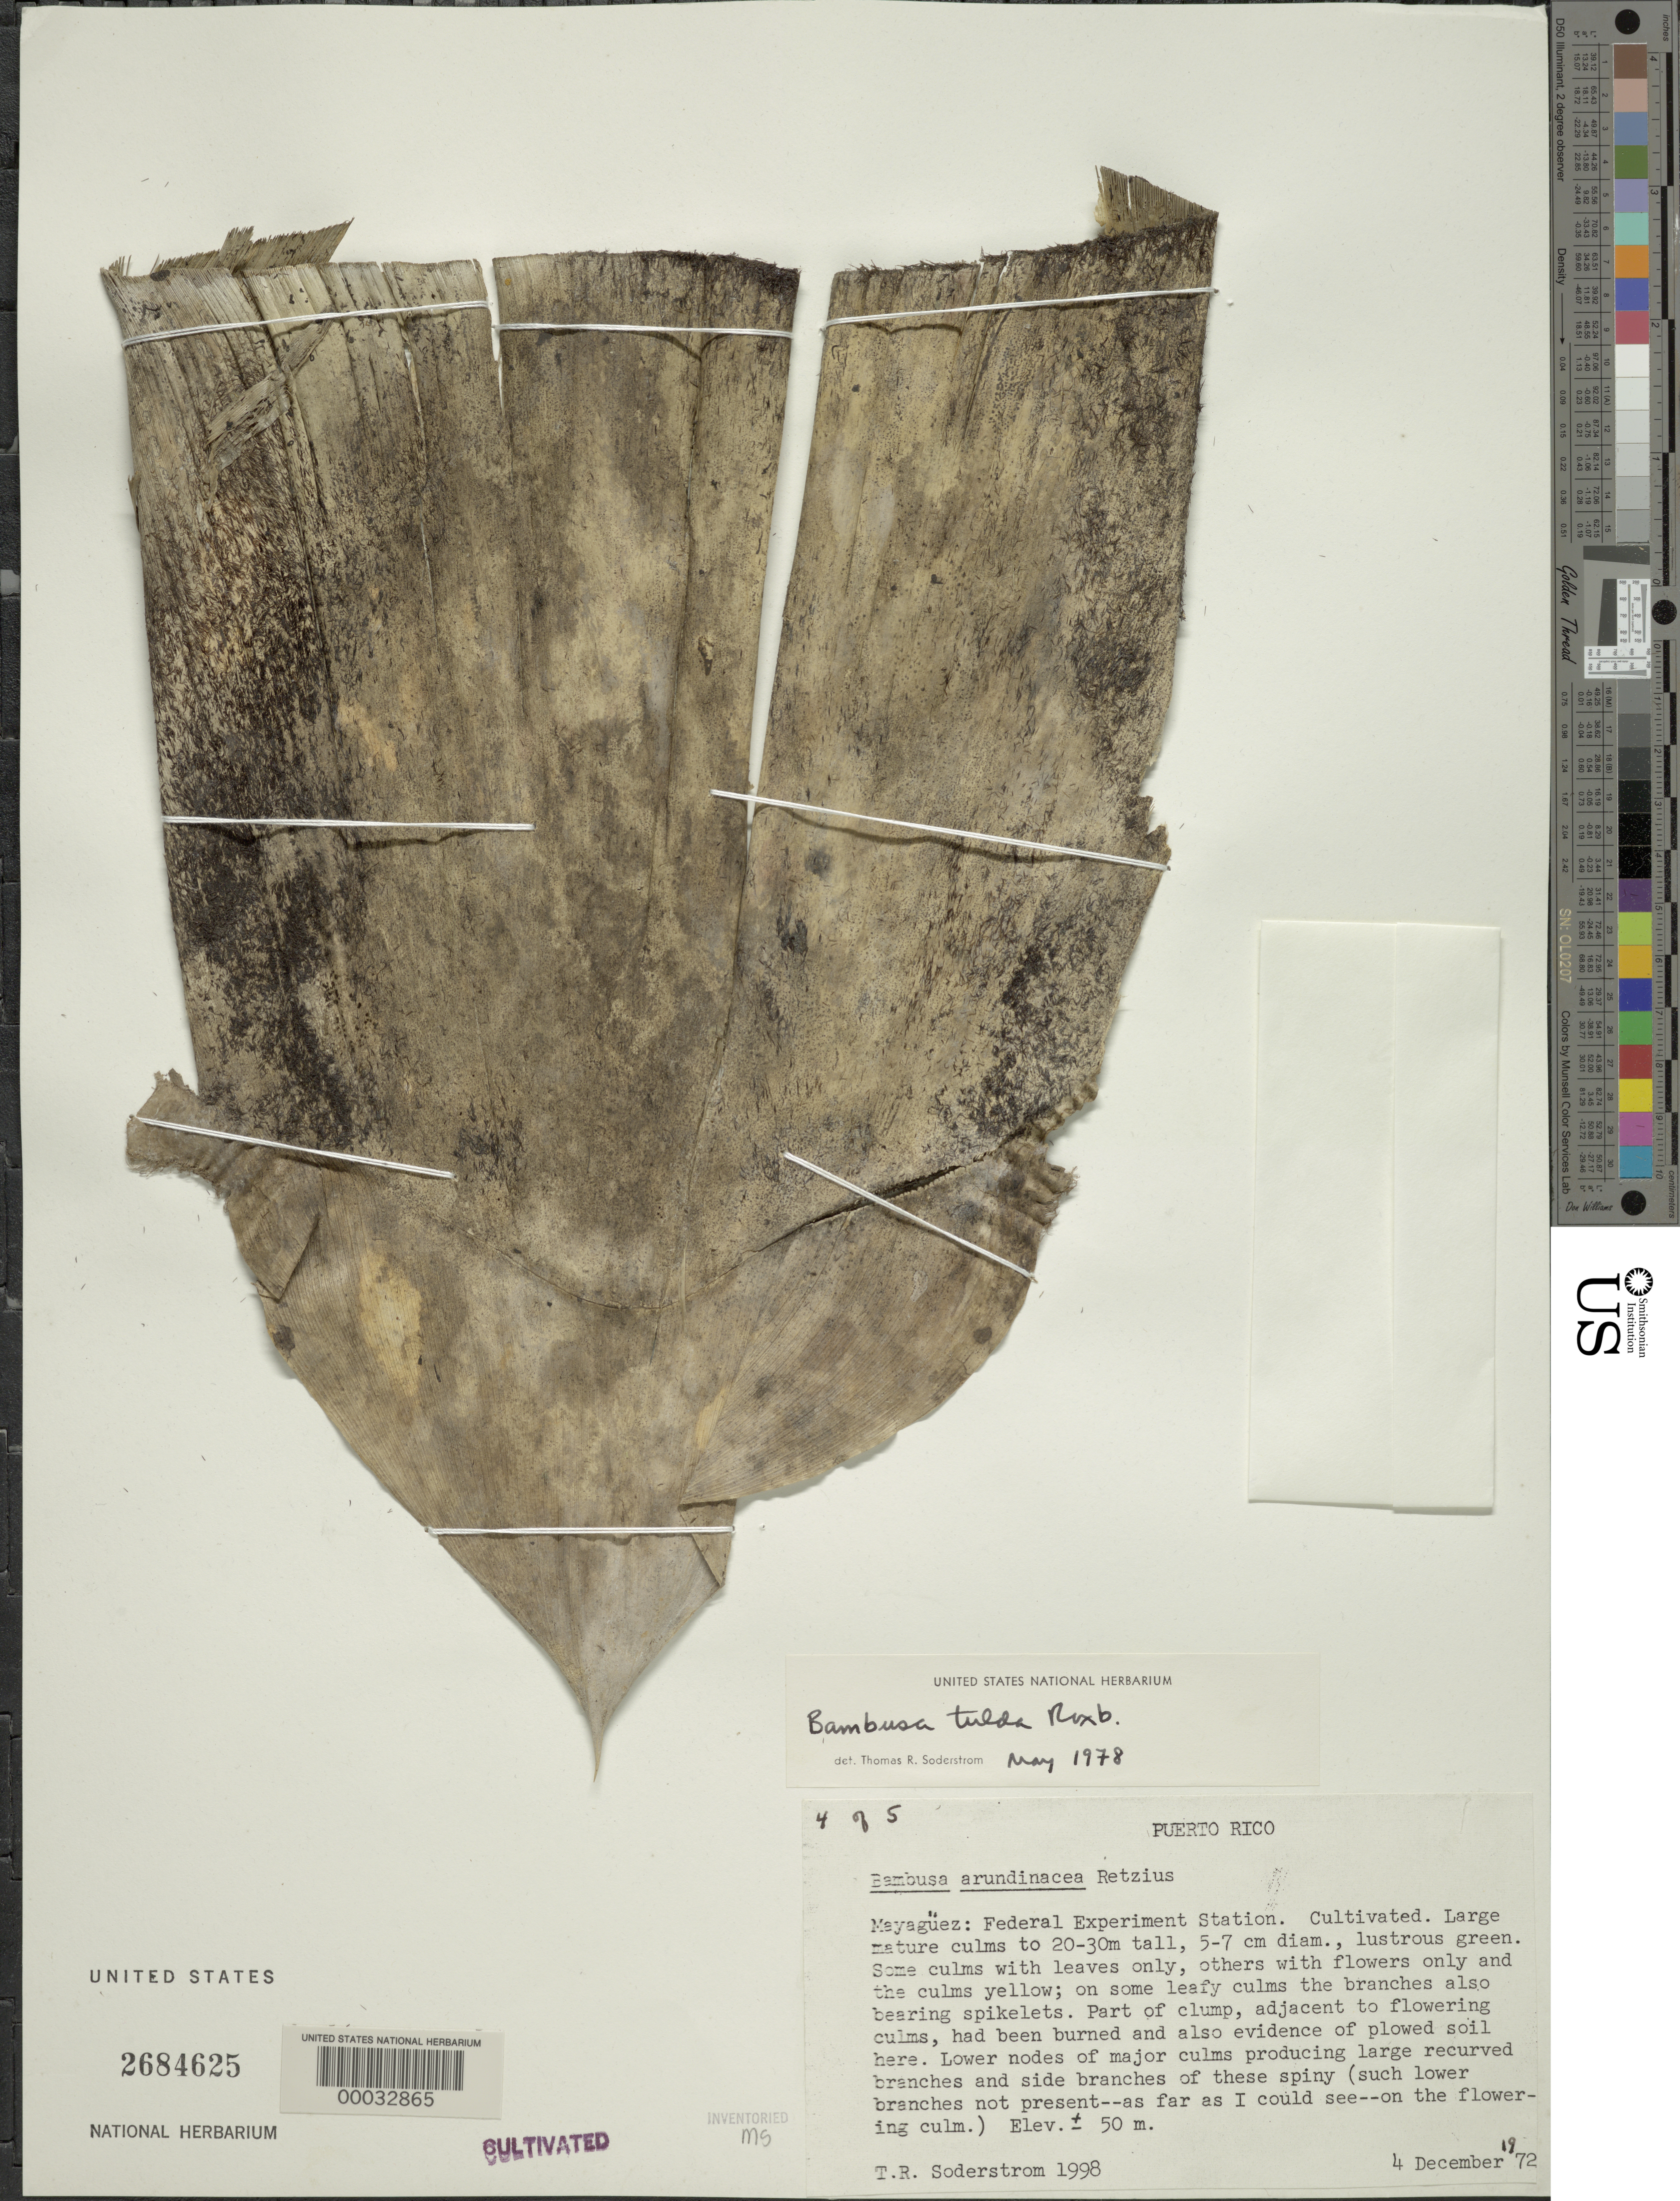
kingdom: Plantae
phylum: Tracheophyta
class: Liliopsida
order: Poales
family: Poaceae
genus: Bambusa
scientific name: Bambusa tulda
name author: Roxb.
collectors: T. R. Soderstrom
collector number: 1998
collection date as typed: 04 Dec 1972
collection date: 1972-12-04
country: Puerto Rico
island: Greater Antilles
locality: Federal experimental station, parish field-mayaguez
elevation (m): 50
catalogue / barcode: US 2684625